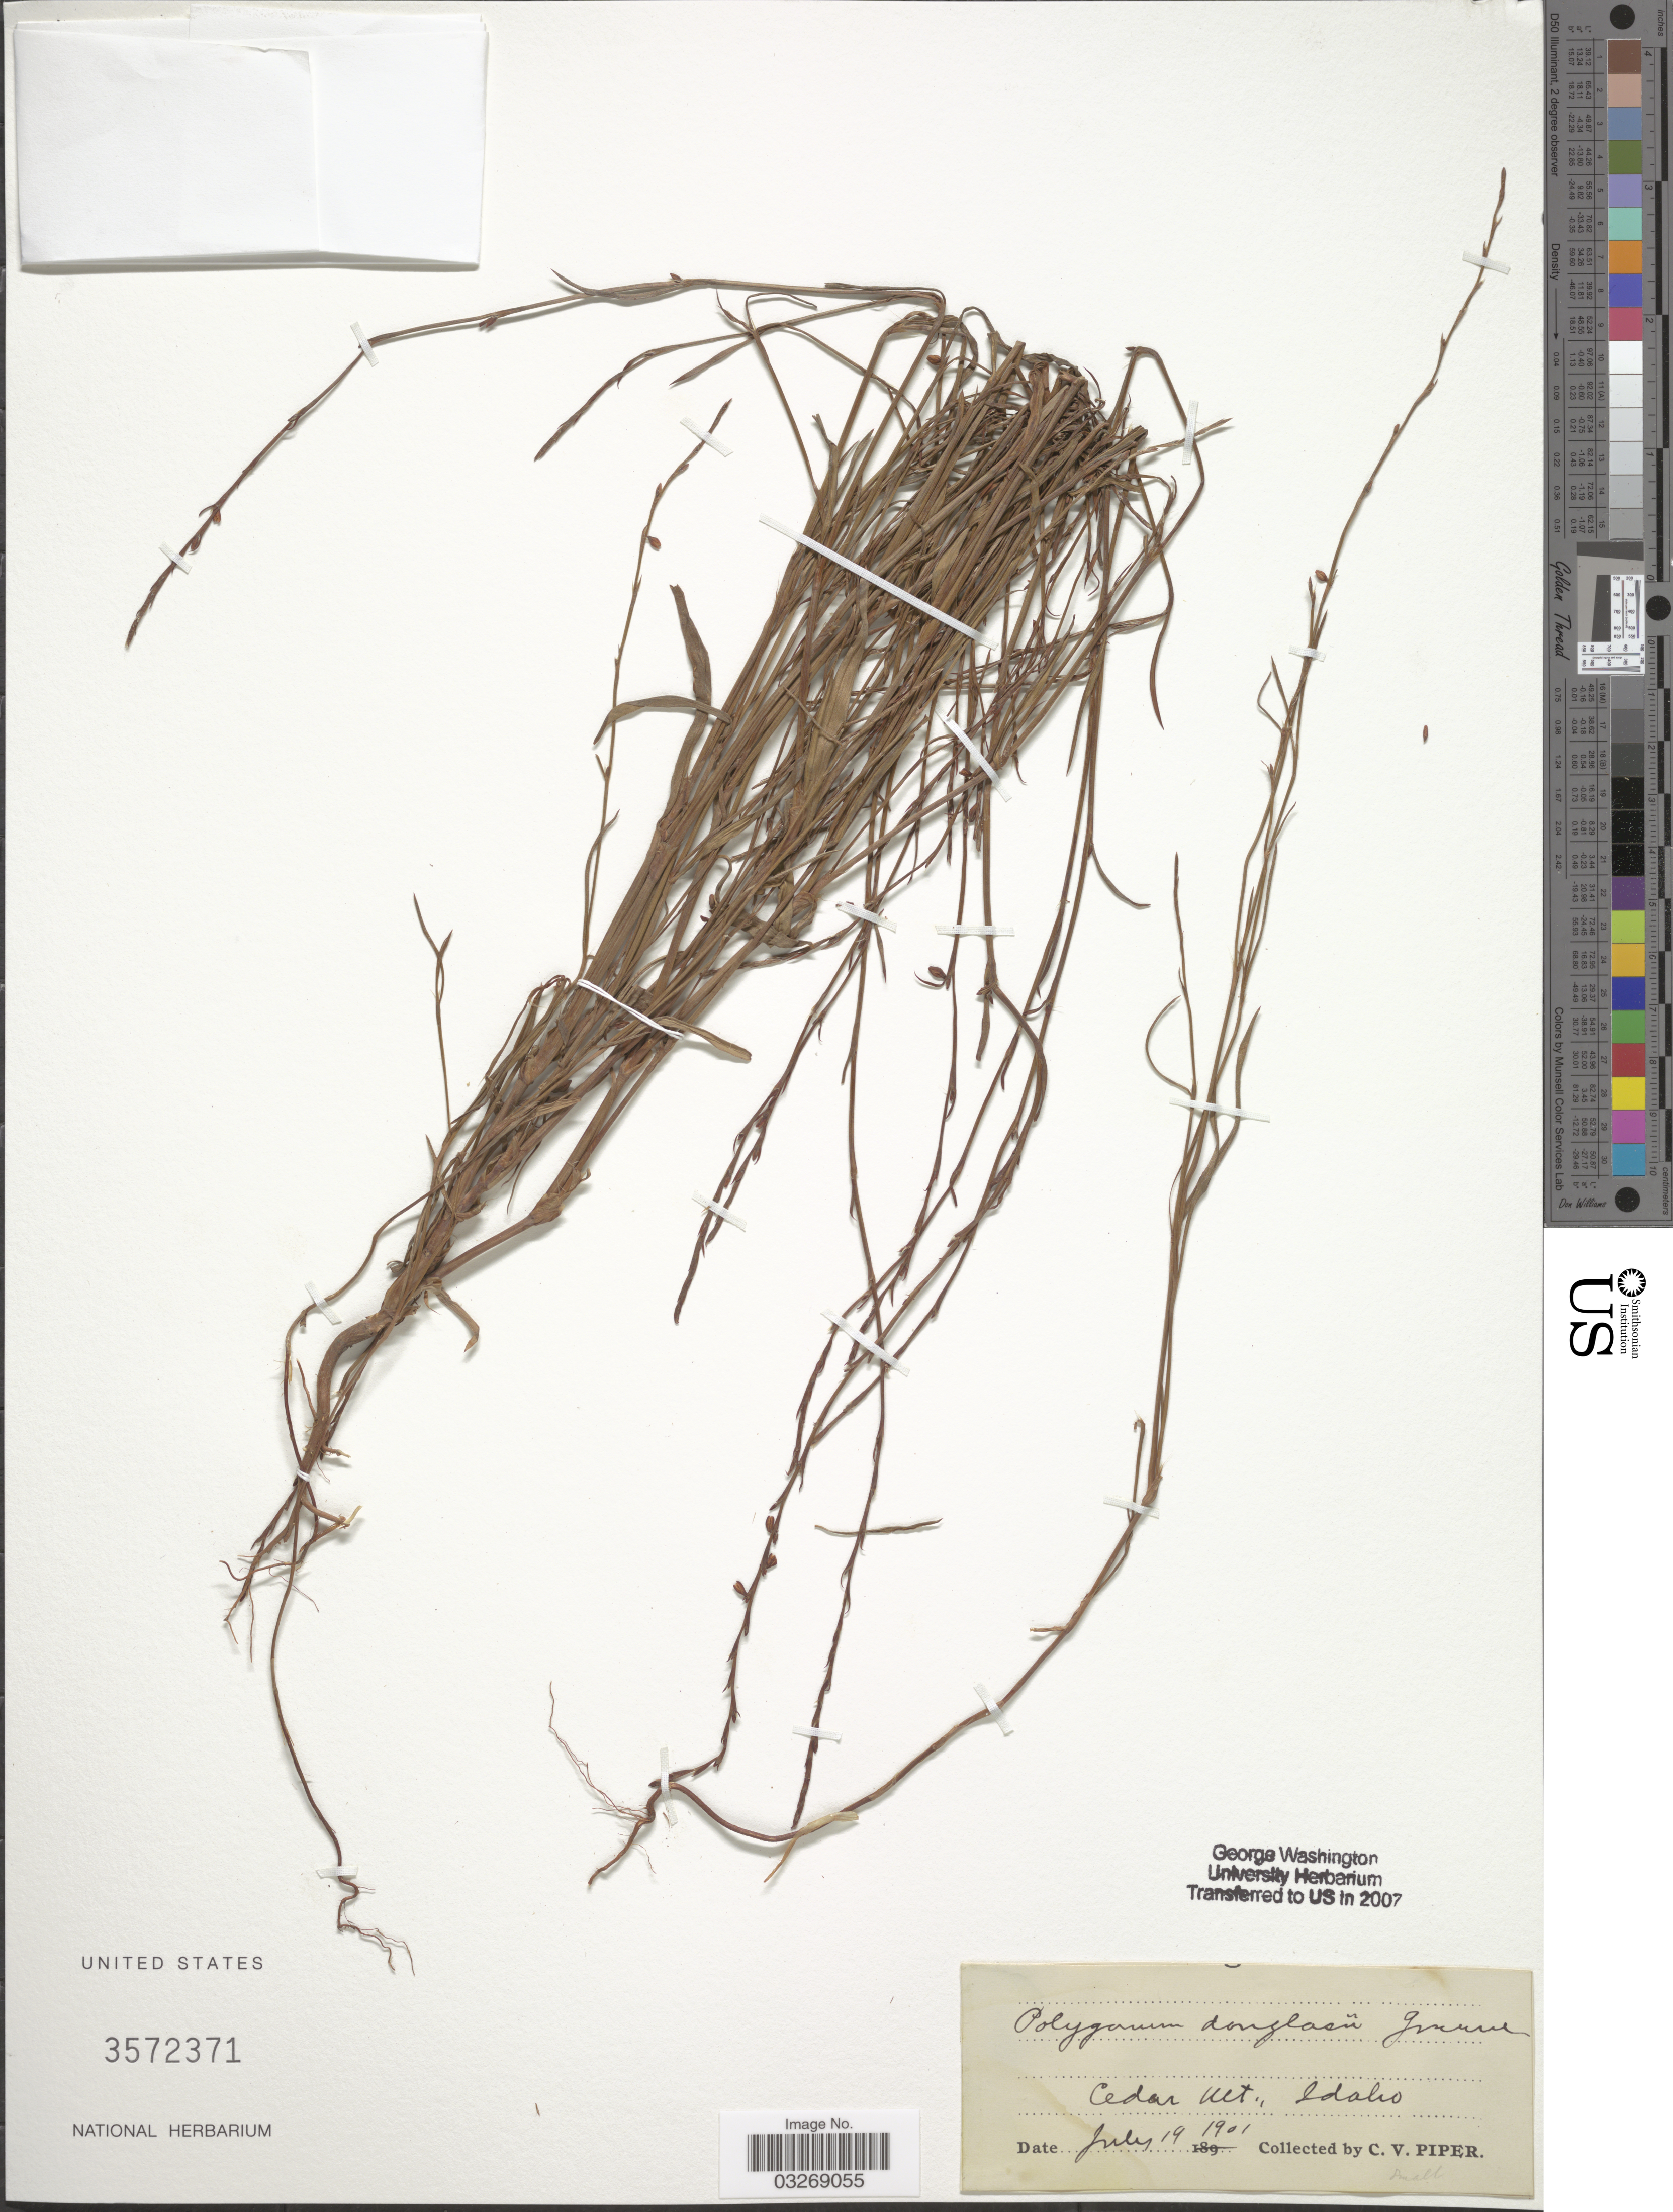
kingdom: Plantae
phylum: Tracheophyta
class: Magnoliopsida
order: Caryophyllales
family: Polygonaceae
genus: Polygonum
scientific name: Polygonum douglasii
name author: Greene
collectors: C. V. Piper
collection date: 1901-07-19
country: United States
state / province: Idaho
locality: Cedar Mt.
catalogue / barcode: US 3572371